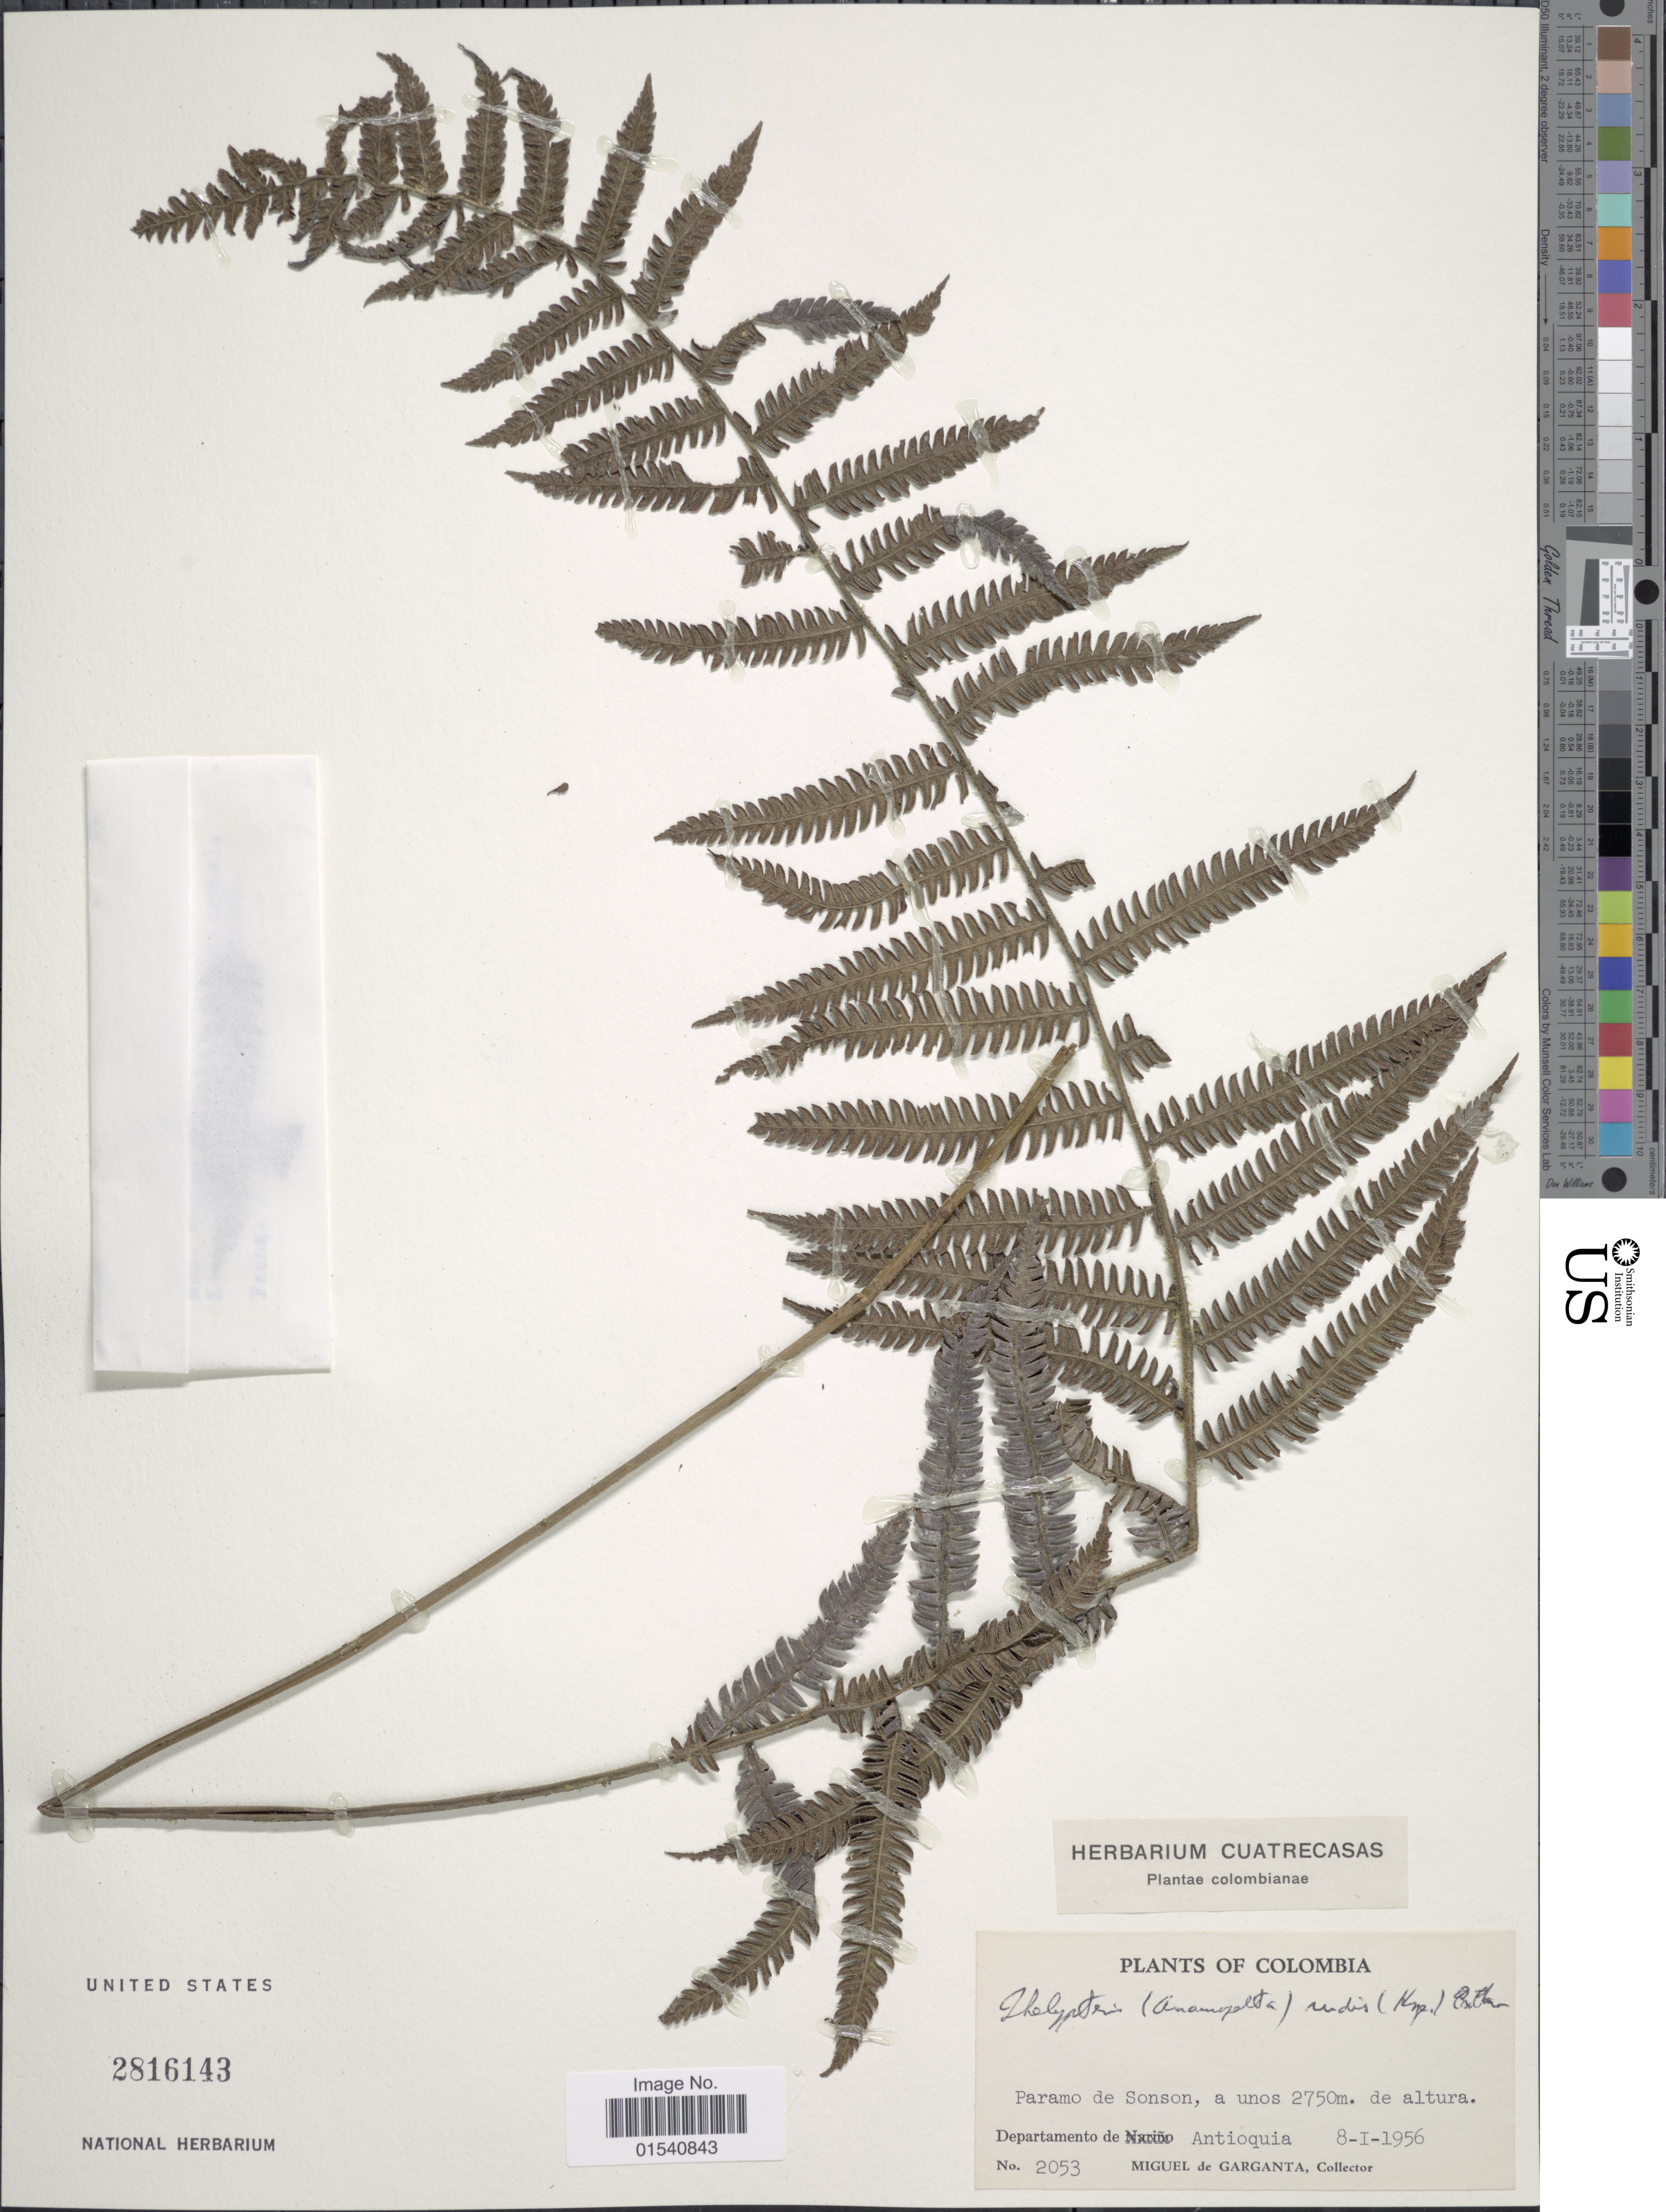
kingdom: Plantae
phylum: Tracheophyta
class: Polypodiopsida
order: Polypodiales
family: Thelypteridaceae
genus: Amauropelta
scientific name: Amauropelta rudis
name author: (Kunze) Pic. Serm.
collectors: M. Garganta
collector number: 2053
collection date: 1956-01-08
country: Colombia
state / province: Antioquia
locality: Paramo de Sonson, a unos, Departamento de Antioquia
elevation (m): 2750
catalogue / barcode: US 2816143